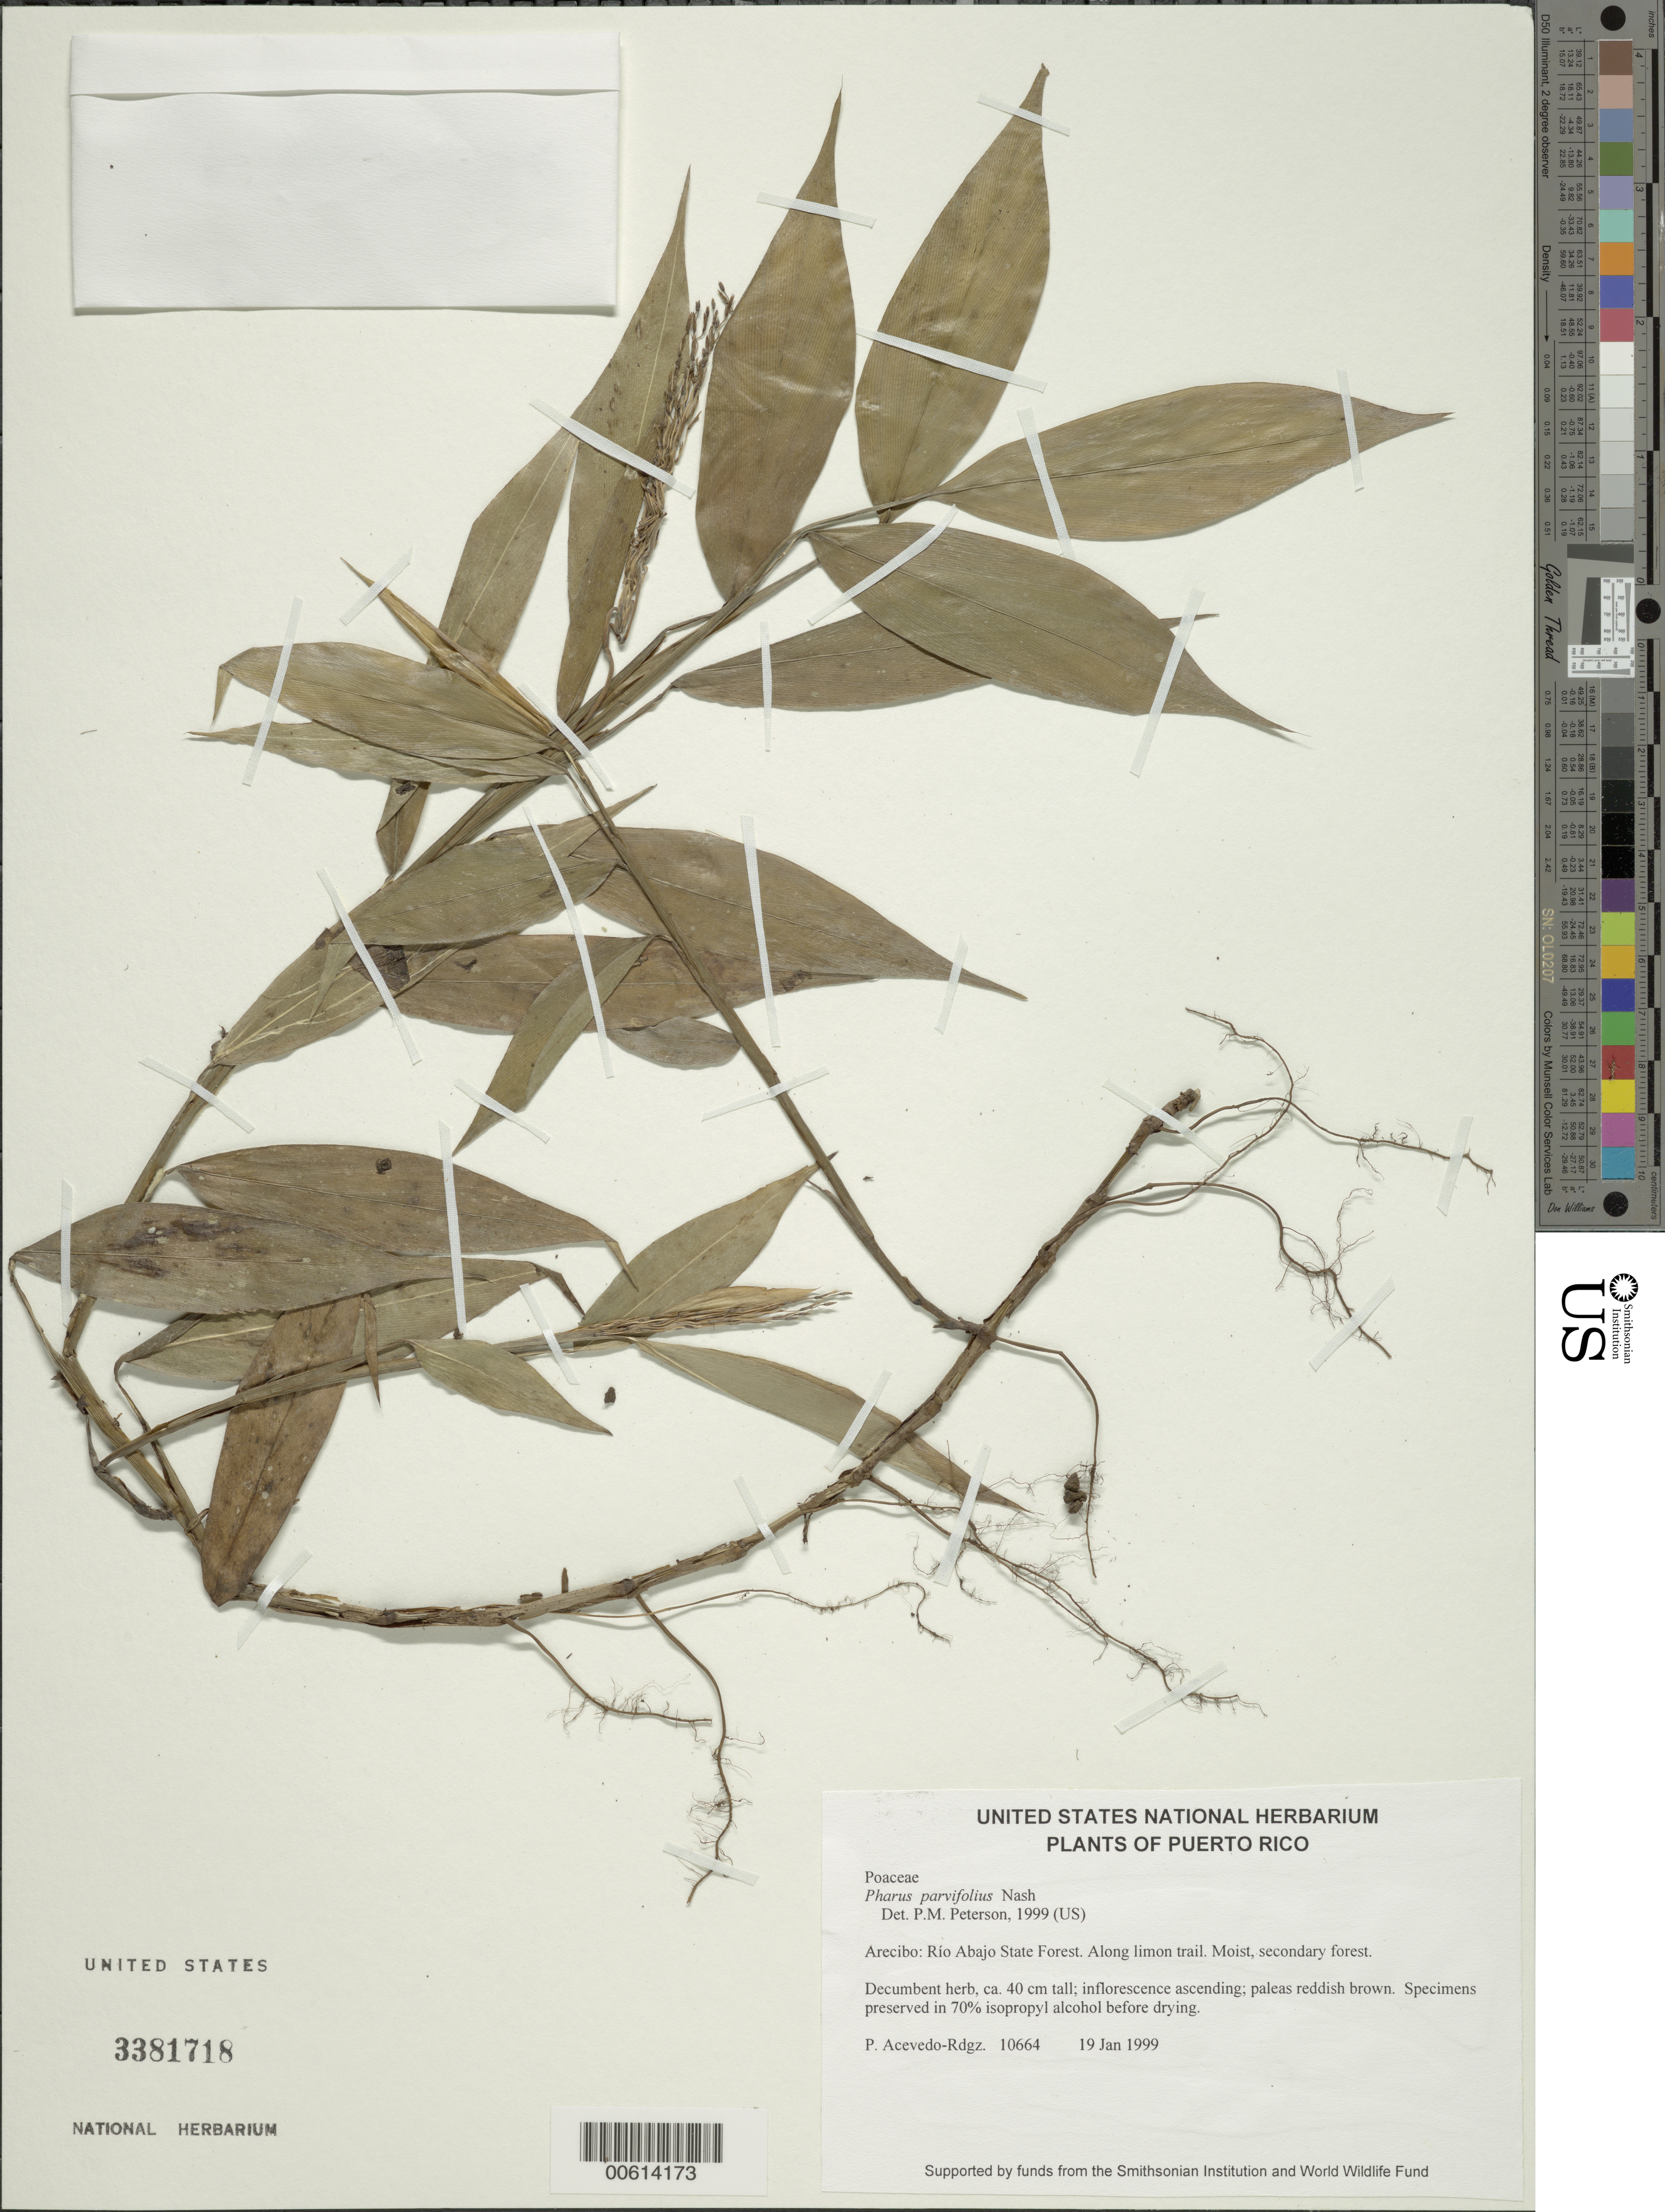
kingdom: Plantae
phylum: Tracheophyta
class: Liliopsida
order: Poales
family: Poaceae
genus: Pharus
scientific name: Pharus parvifolius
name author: Nash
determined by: Peterson, Paul M., (BOT), Smithsonian Institution - National Museum of Natural History (UNITED STATES)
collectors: P. Acevedo-Rodr.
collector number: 10664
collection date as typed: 19 Jan 1999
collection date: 1999-01-19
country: Puerto Rico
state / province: Arecibo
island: Puerto Rico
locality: Arecibo; Río Abajo State Forest. Along limon trail.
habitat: Moist, secondary forest.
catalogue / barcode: US 3381718